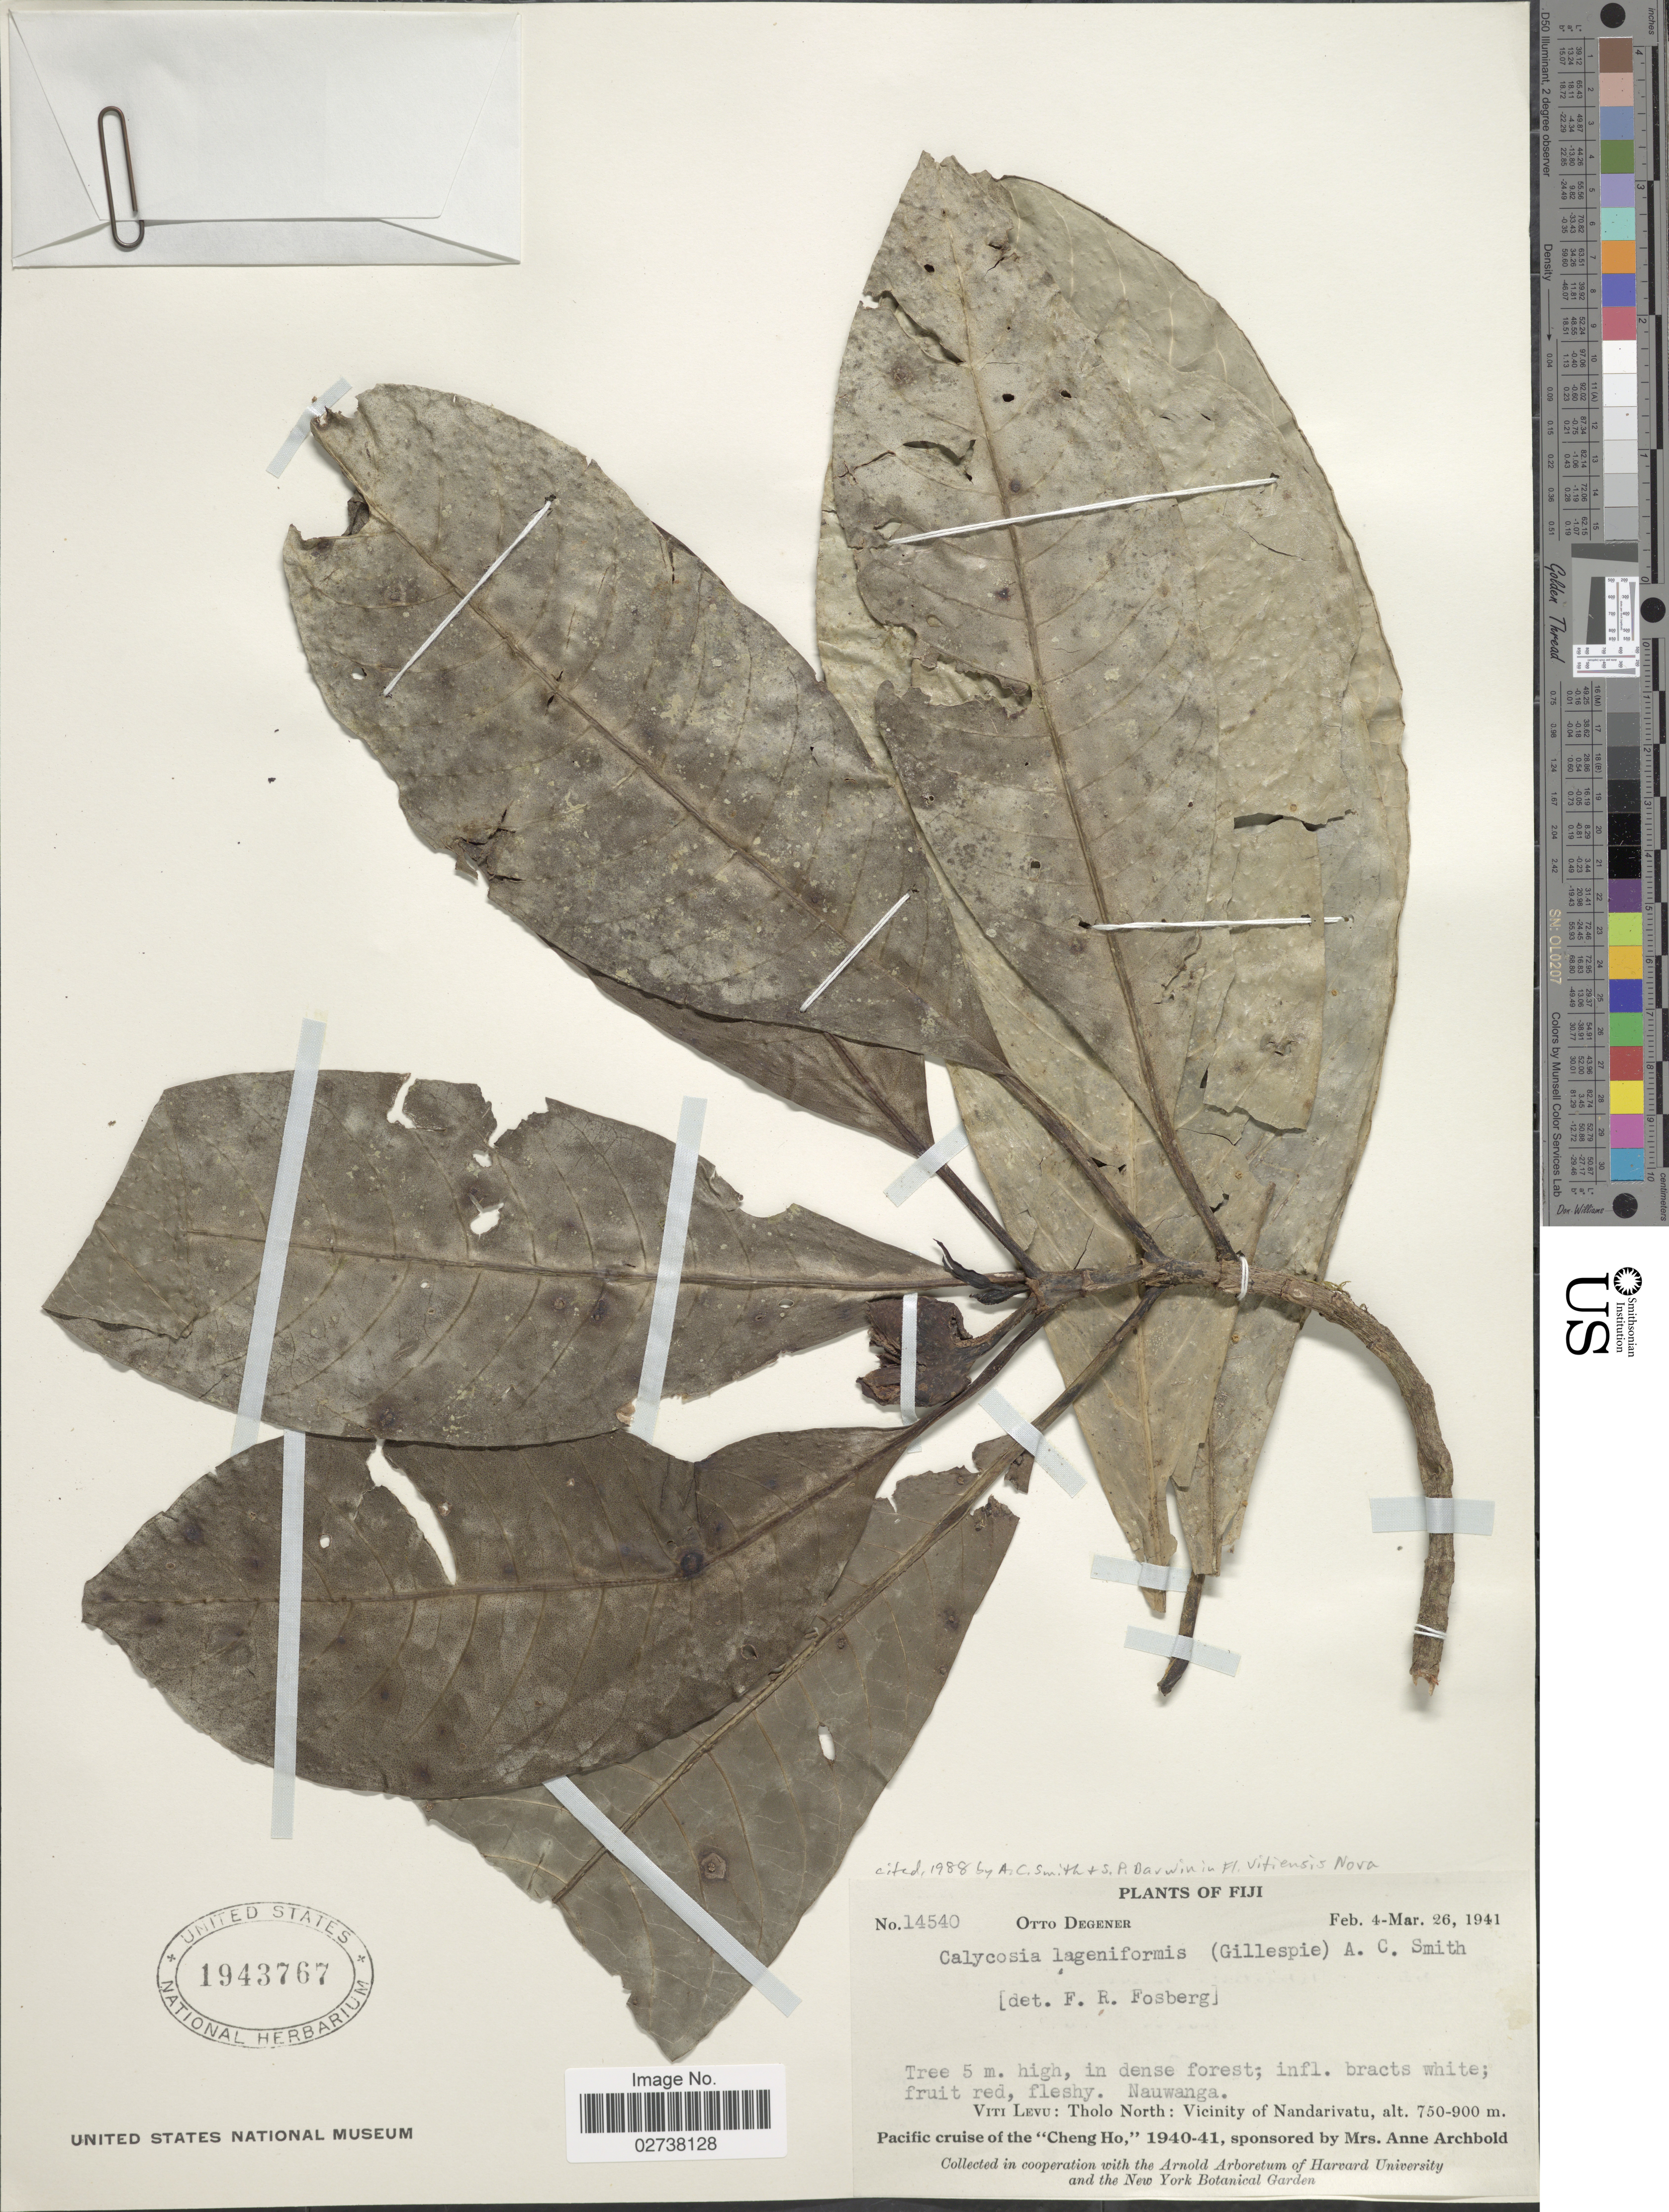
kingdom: Plantae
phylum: Tracheophyta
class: Magnoliopsida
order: Gentianales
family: Rubiaceae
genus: Calycosia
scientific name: Calycosia lageniformis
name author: (Gillespie) A.C. Sm.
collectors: O. Degener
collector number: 14540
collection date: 1941-02-04/1941-03-26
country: Fiji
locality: Viti Levu: Tholo North: Vicinity of Nandarivatu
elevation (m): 750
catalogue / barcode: US 1943767